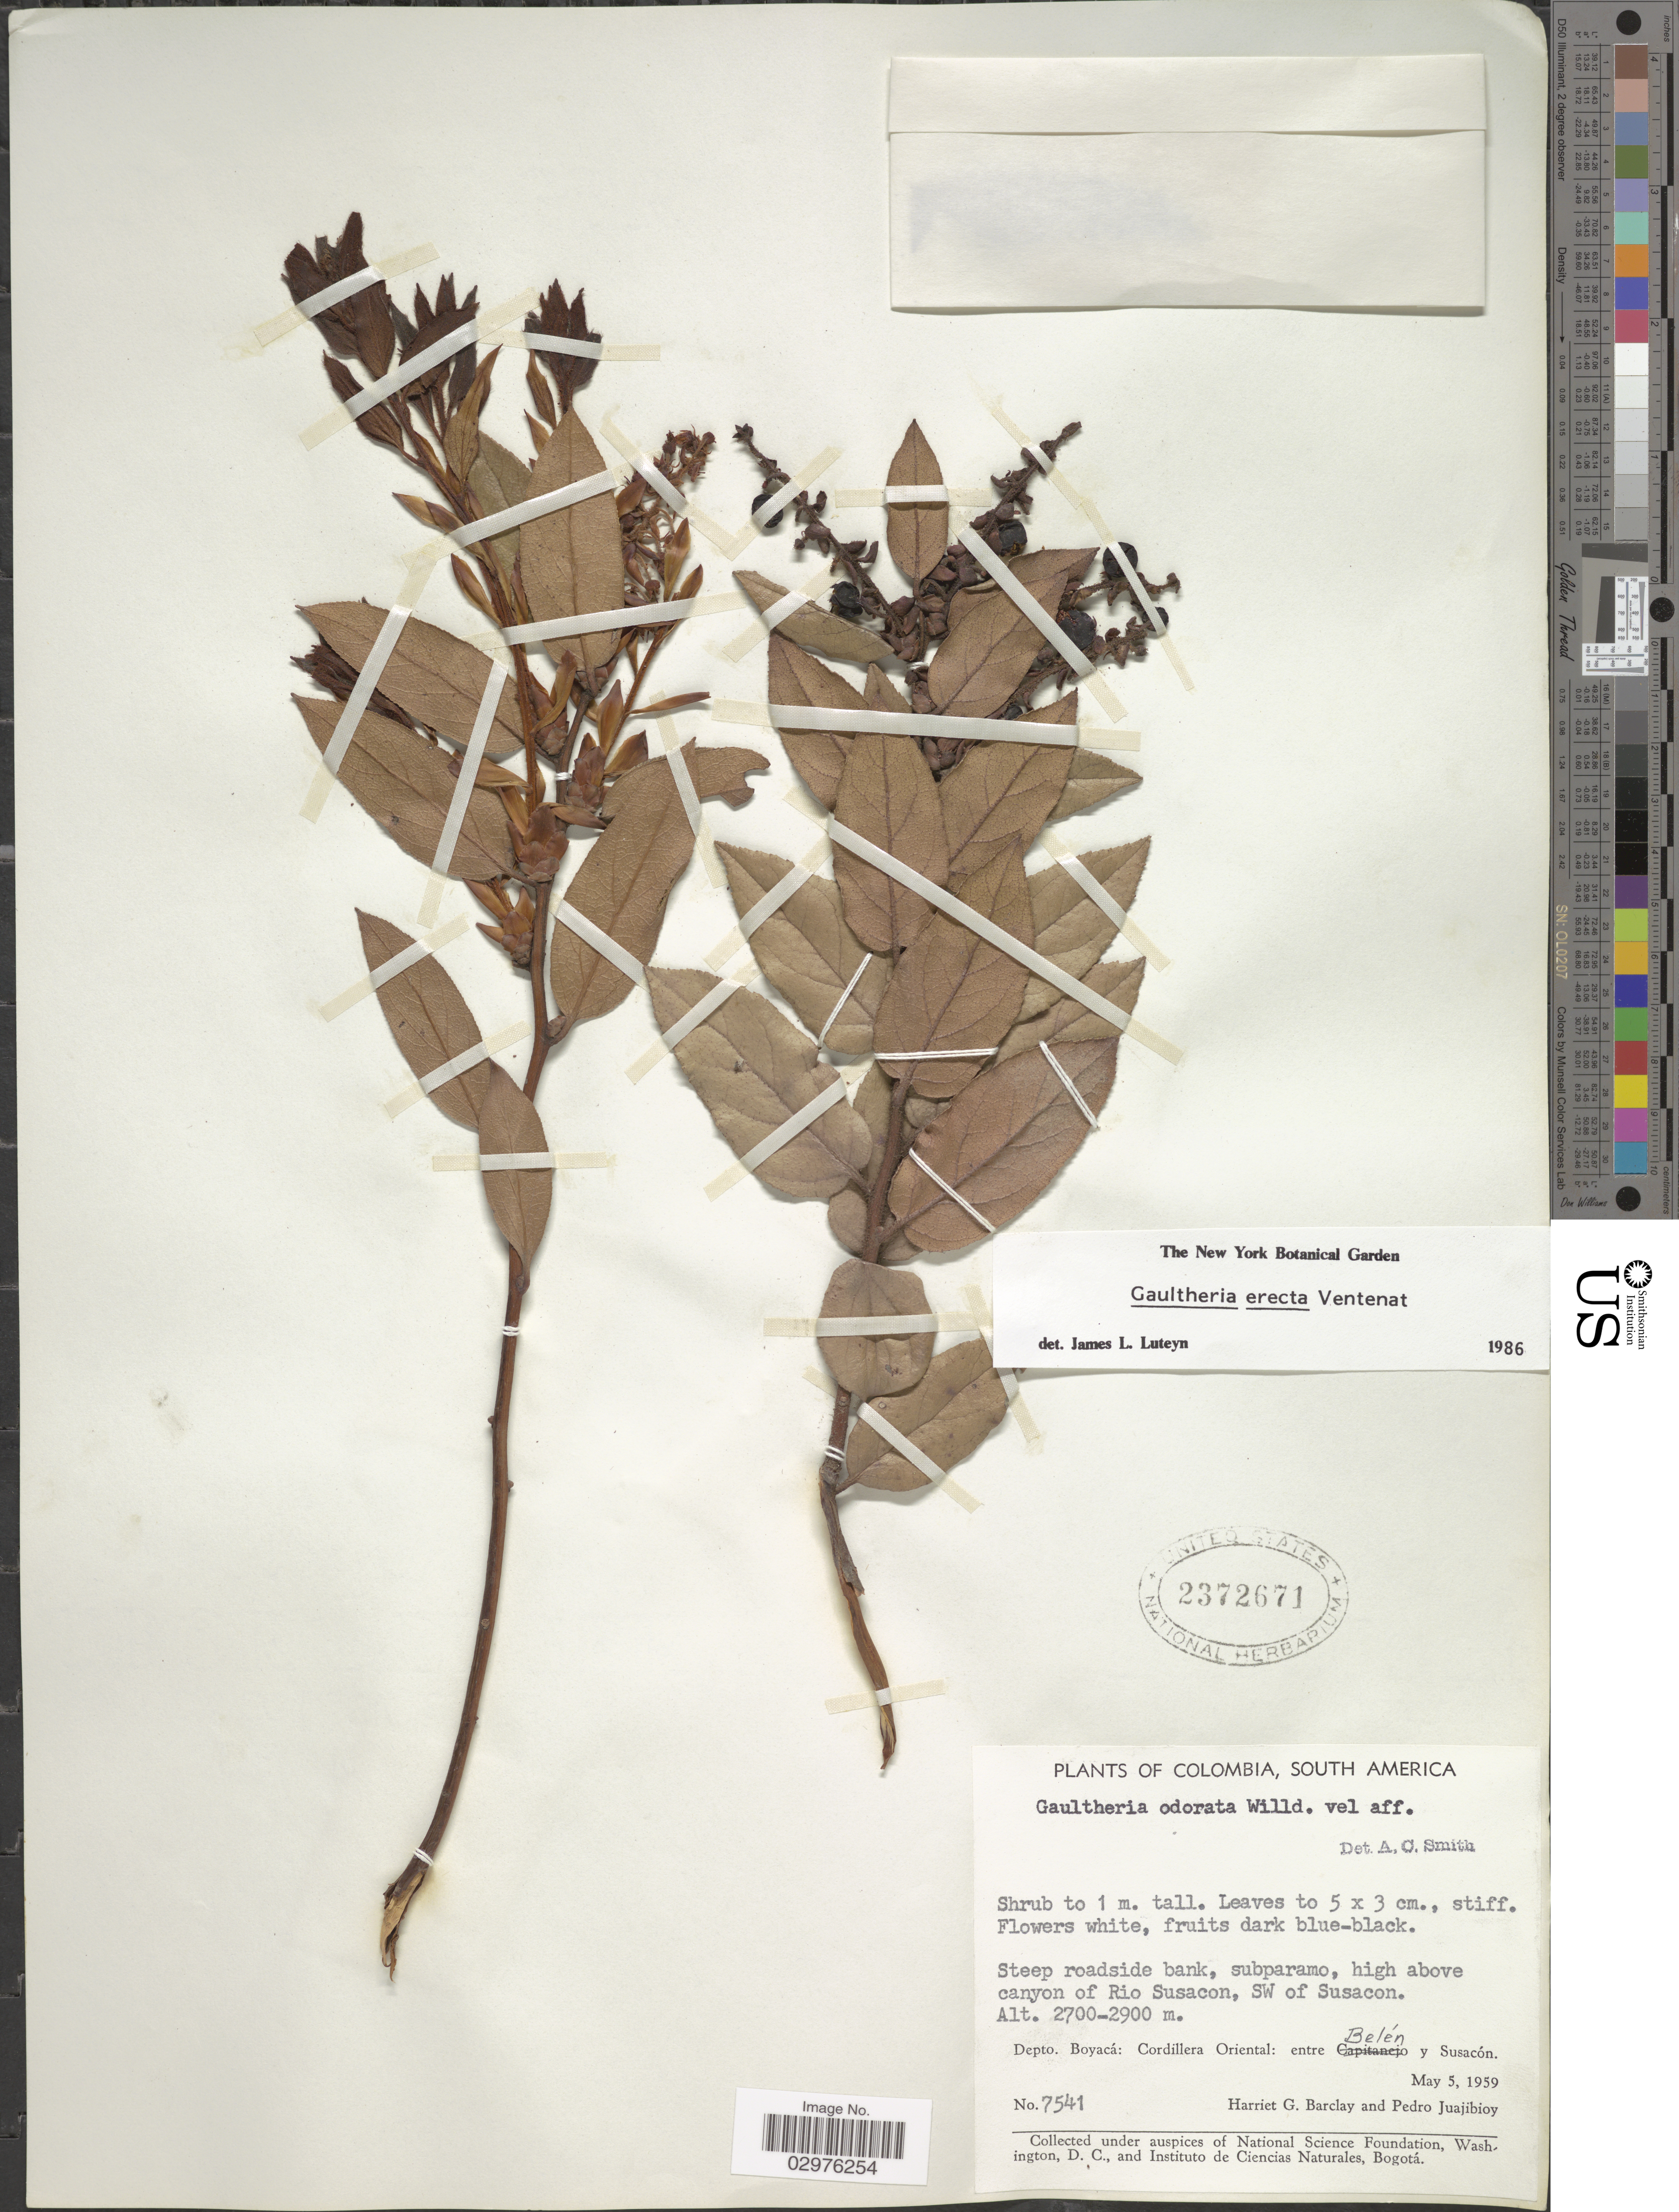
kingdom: Plantae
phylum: Tracheophyta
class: Magnoliopsida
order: Ericales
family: Ericaceae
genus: Gaultheria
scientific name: Gaultheria erecta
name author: Vent.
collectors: H. G. Barclay & P. Juajibioy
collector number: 7541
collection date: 1959-05-05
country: Colombia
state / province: Boyacá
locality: South America. Steep roadside bank, subparamo, high above canyon of Rio Susacon, SW of Susacon. Depto. Boyacá: Cordillera Oriental: entre Belén y Susacón.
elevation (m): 2700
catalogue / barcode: US 2372671